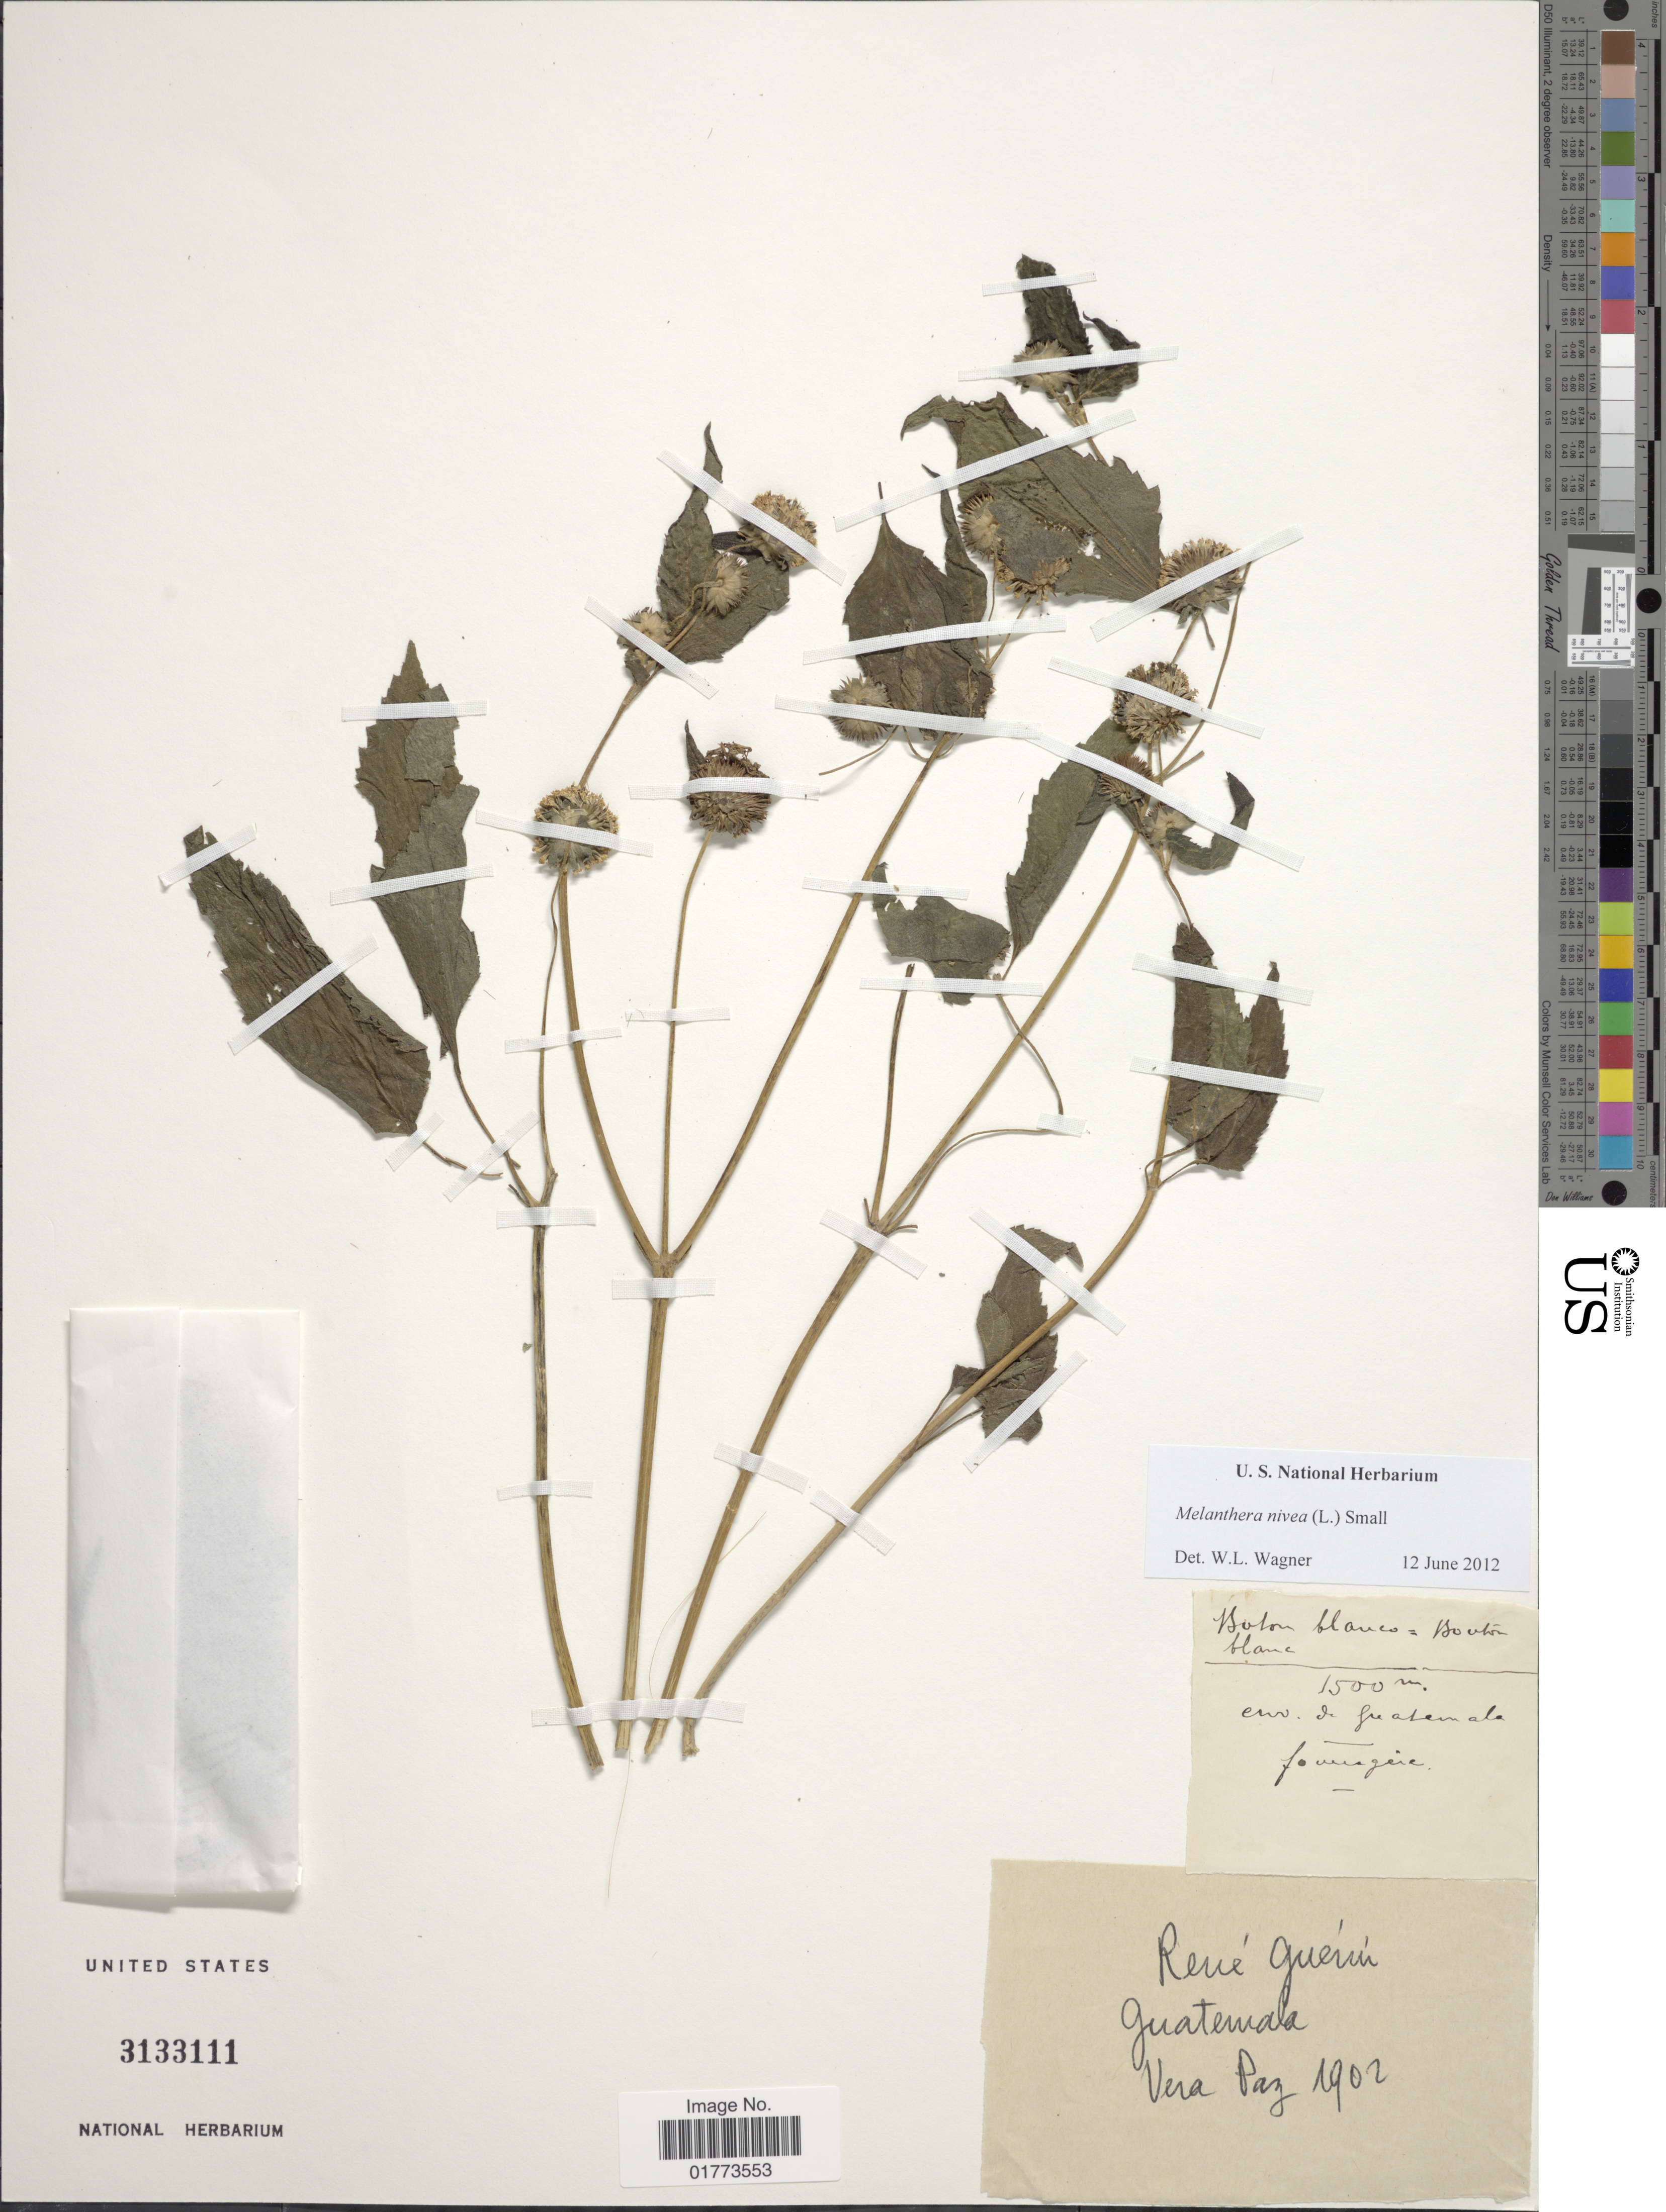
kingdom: Plantae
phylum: Tracheophyta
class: Magnoliopsida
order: Asterales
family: Asteraceae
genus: Melanthera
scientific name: Melanthera nivea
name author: (L.) Small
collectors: Renéguerín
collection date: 1902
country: Guatemala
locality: Vera Paz, env. de guatemala fomageie [unsure placement]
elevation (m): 1500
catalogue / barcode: US 3133111